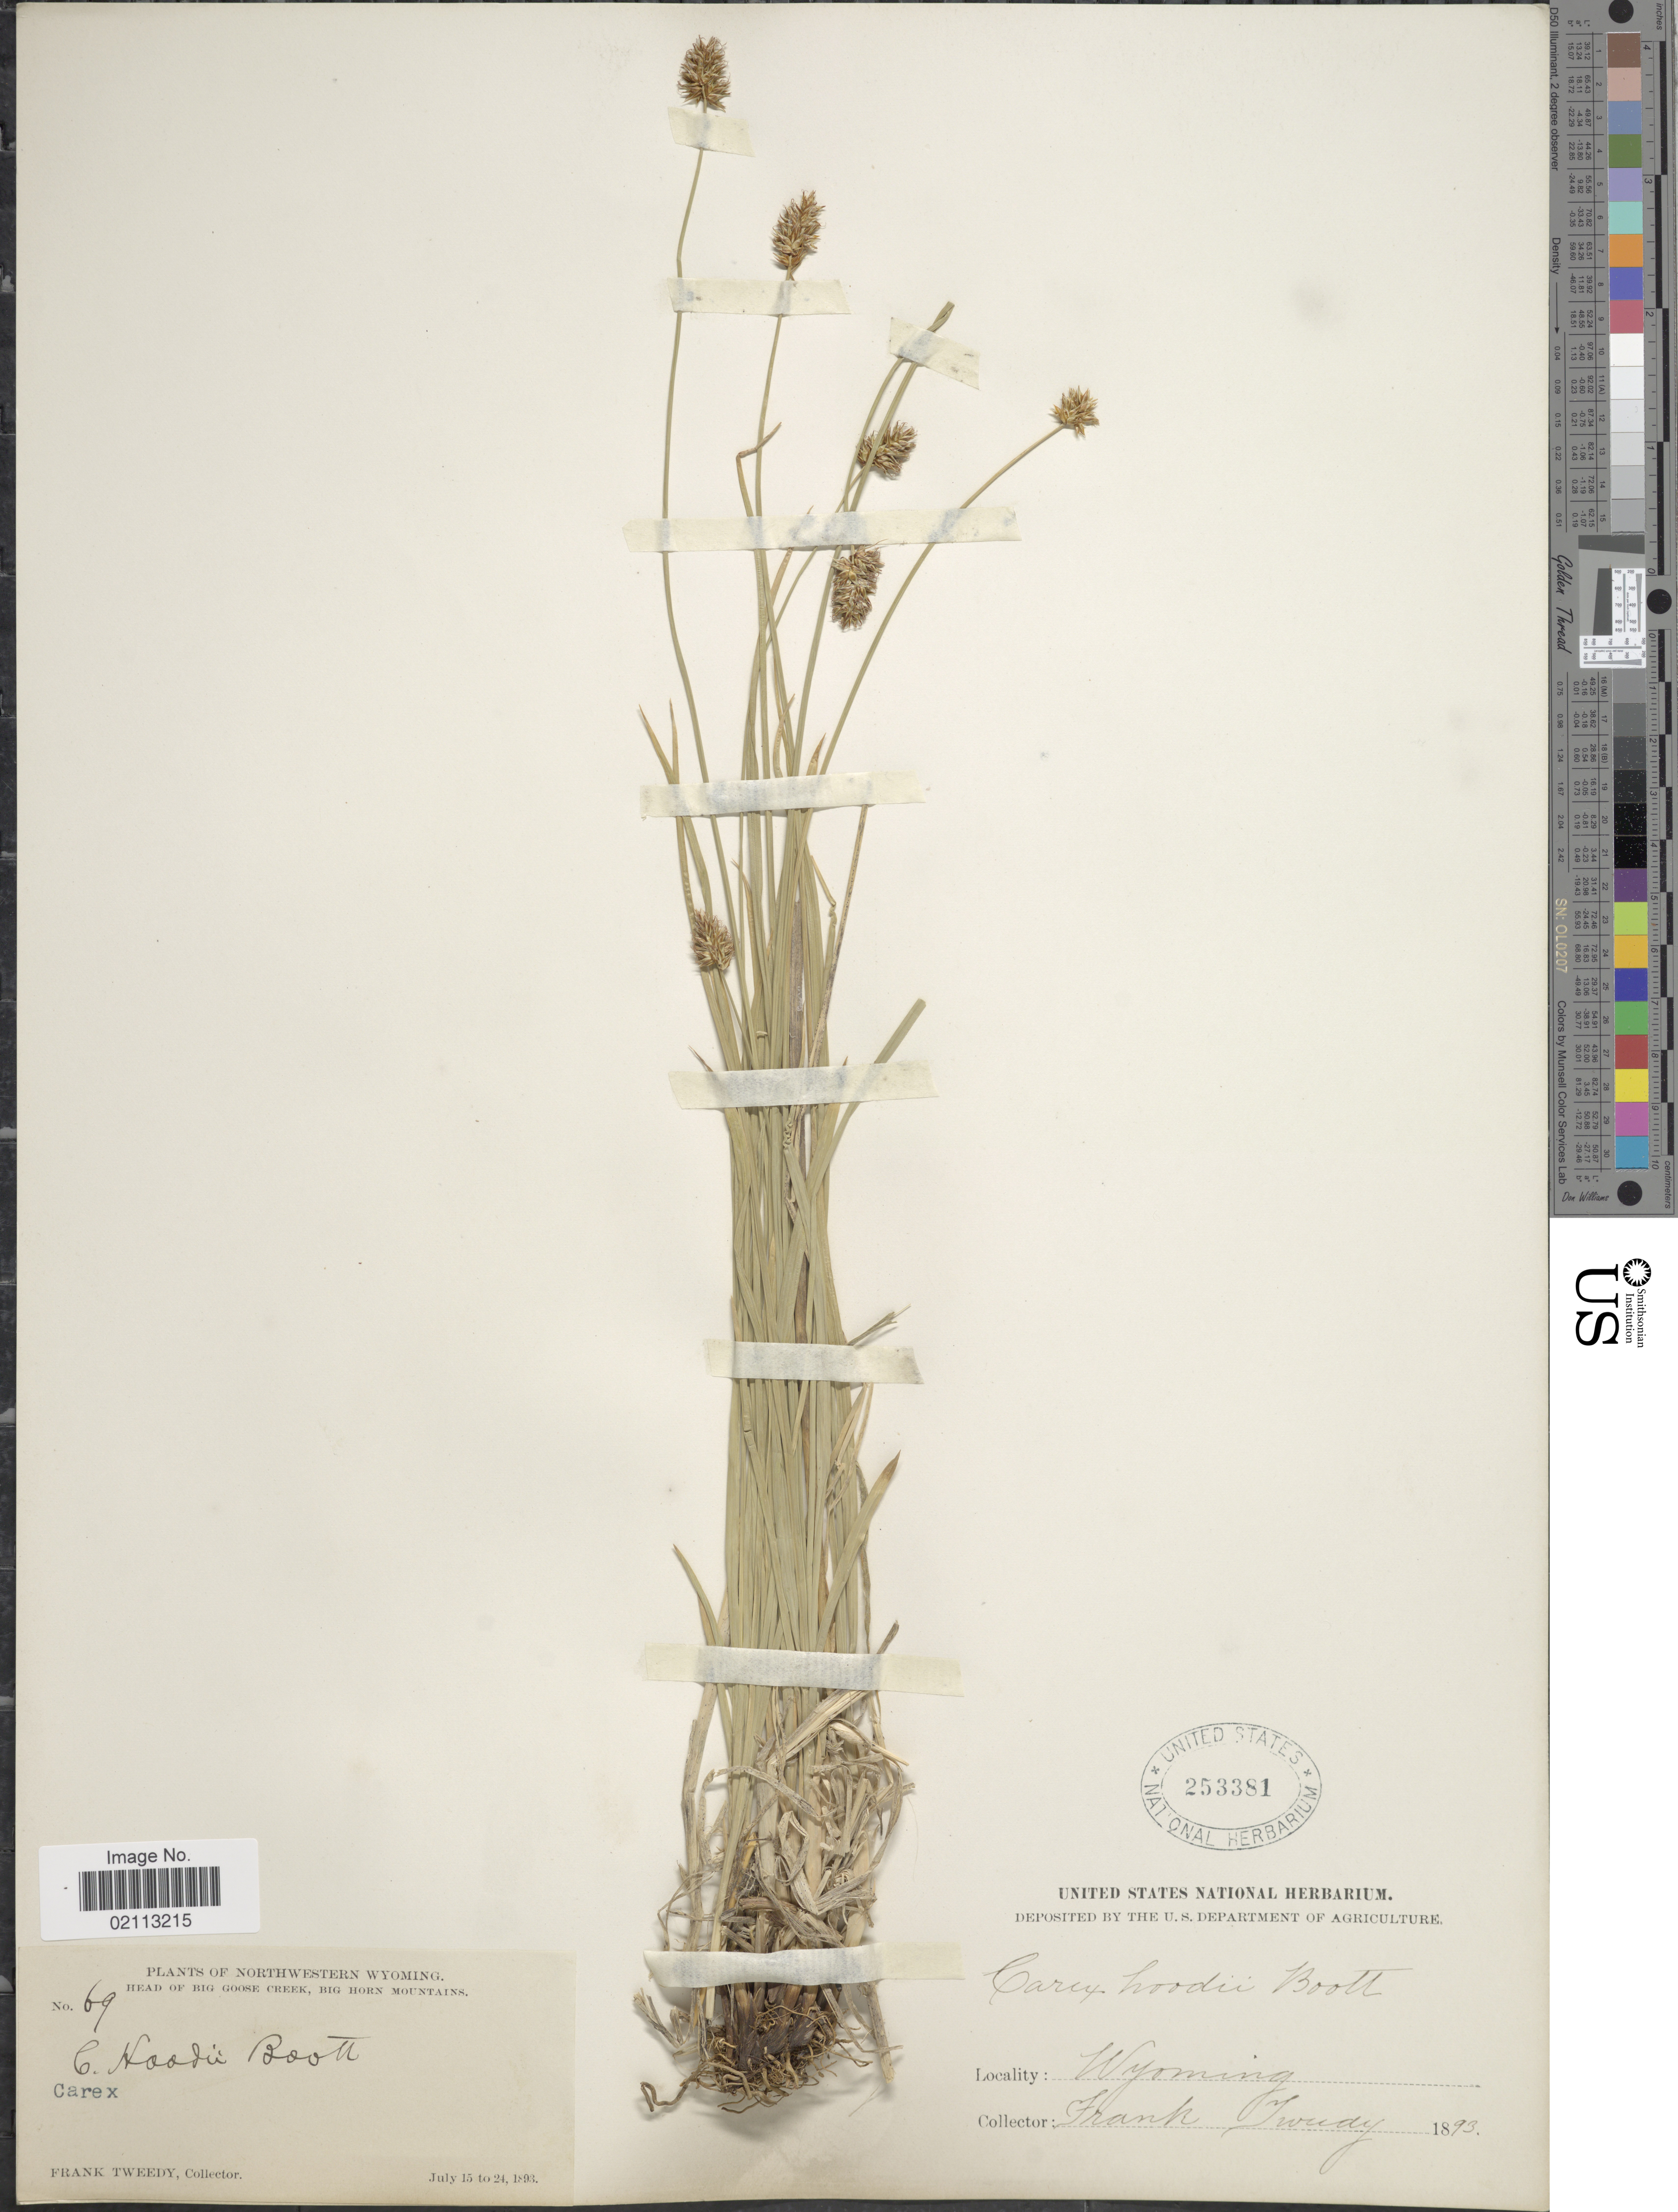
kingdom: Plantae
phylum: Tracheophyta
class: Liliopsida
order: Poales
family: Cyperaceae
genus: Carex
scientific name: Carex hoodii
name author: Boott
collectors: F. Tweedy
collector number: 69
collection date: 1893-07-15/1893-07-24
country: United States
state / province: Wyoming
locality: Northwest Wyoming, Head of Big Goose Creek, Big Horn Mountains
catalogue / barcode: US 253381